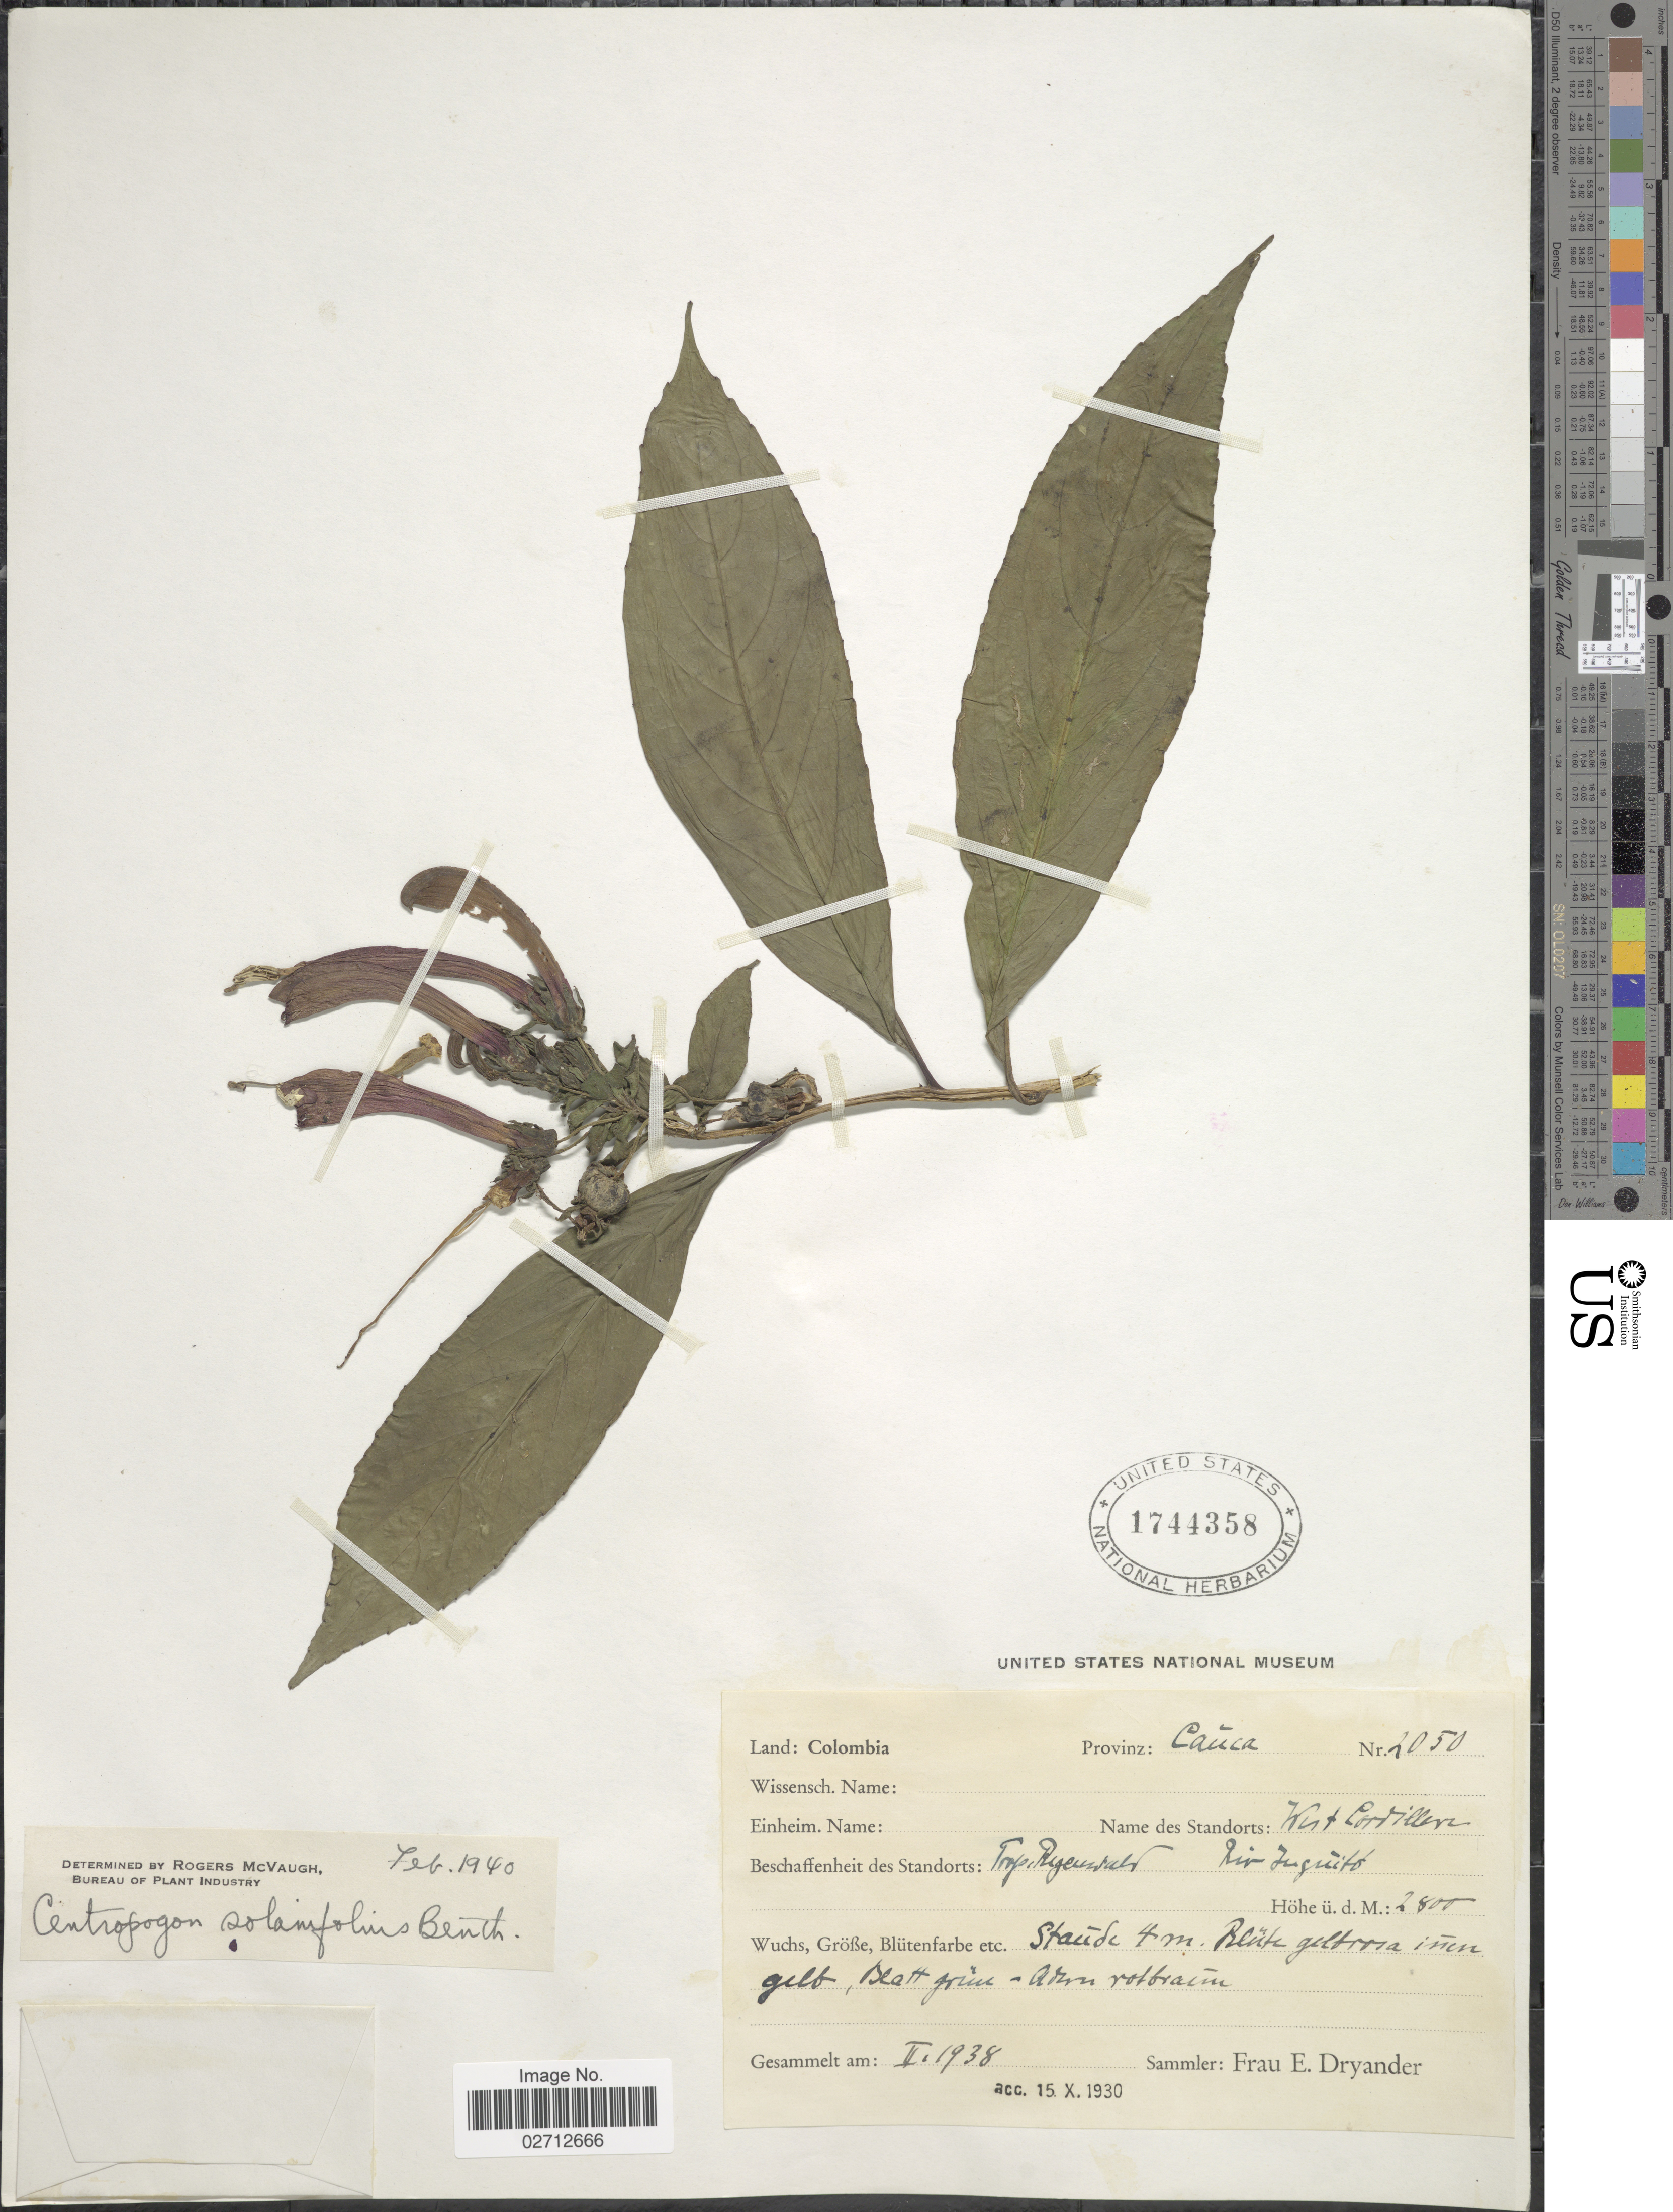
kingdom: Plantae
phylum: Tracheophyta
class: Magnoliopsida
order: Asterales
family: Campanulaceae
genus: Centropogon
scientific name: Centropogon solanifolius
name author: Benth.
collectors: F. Dryander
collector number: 2050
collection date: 1938-02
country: Colombia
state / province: Cauca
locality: West Cordillera, Trop. Regemwald, Rio Jugüito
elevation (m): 2800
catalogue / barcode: US 1744358